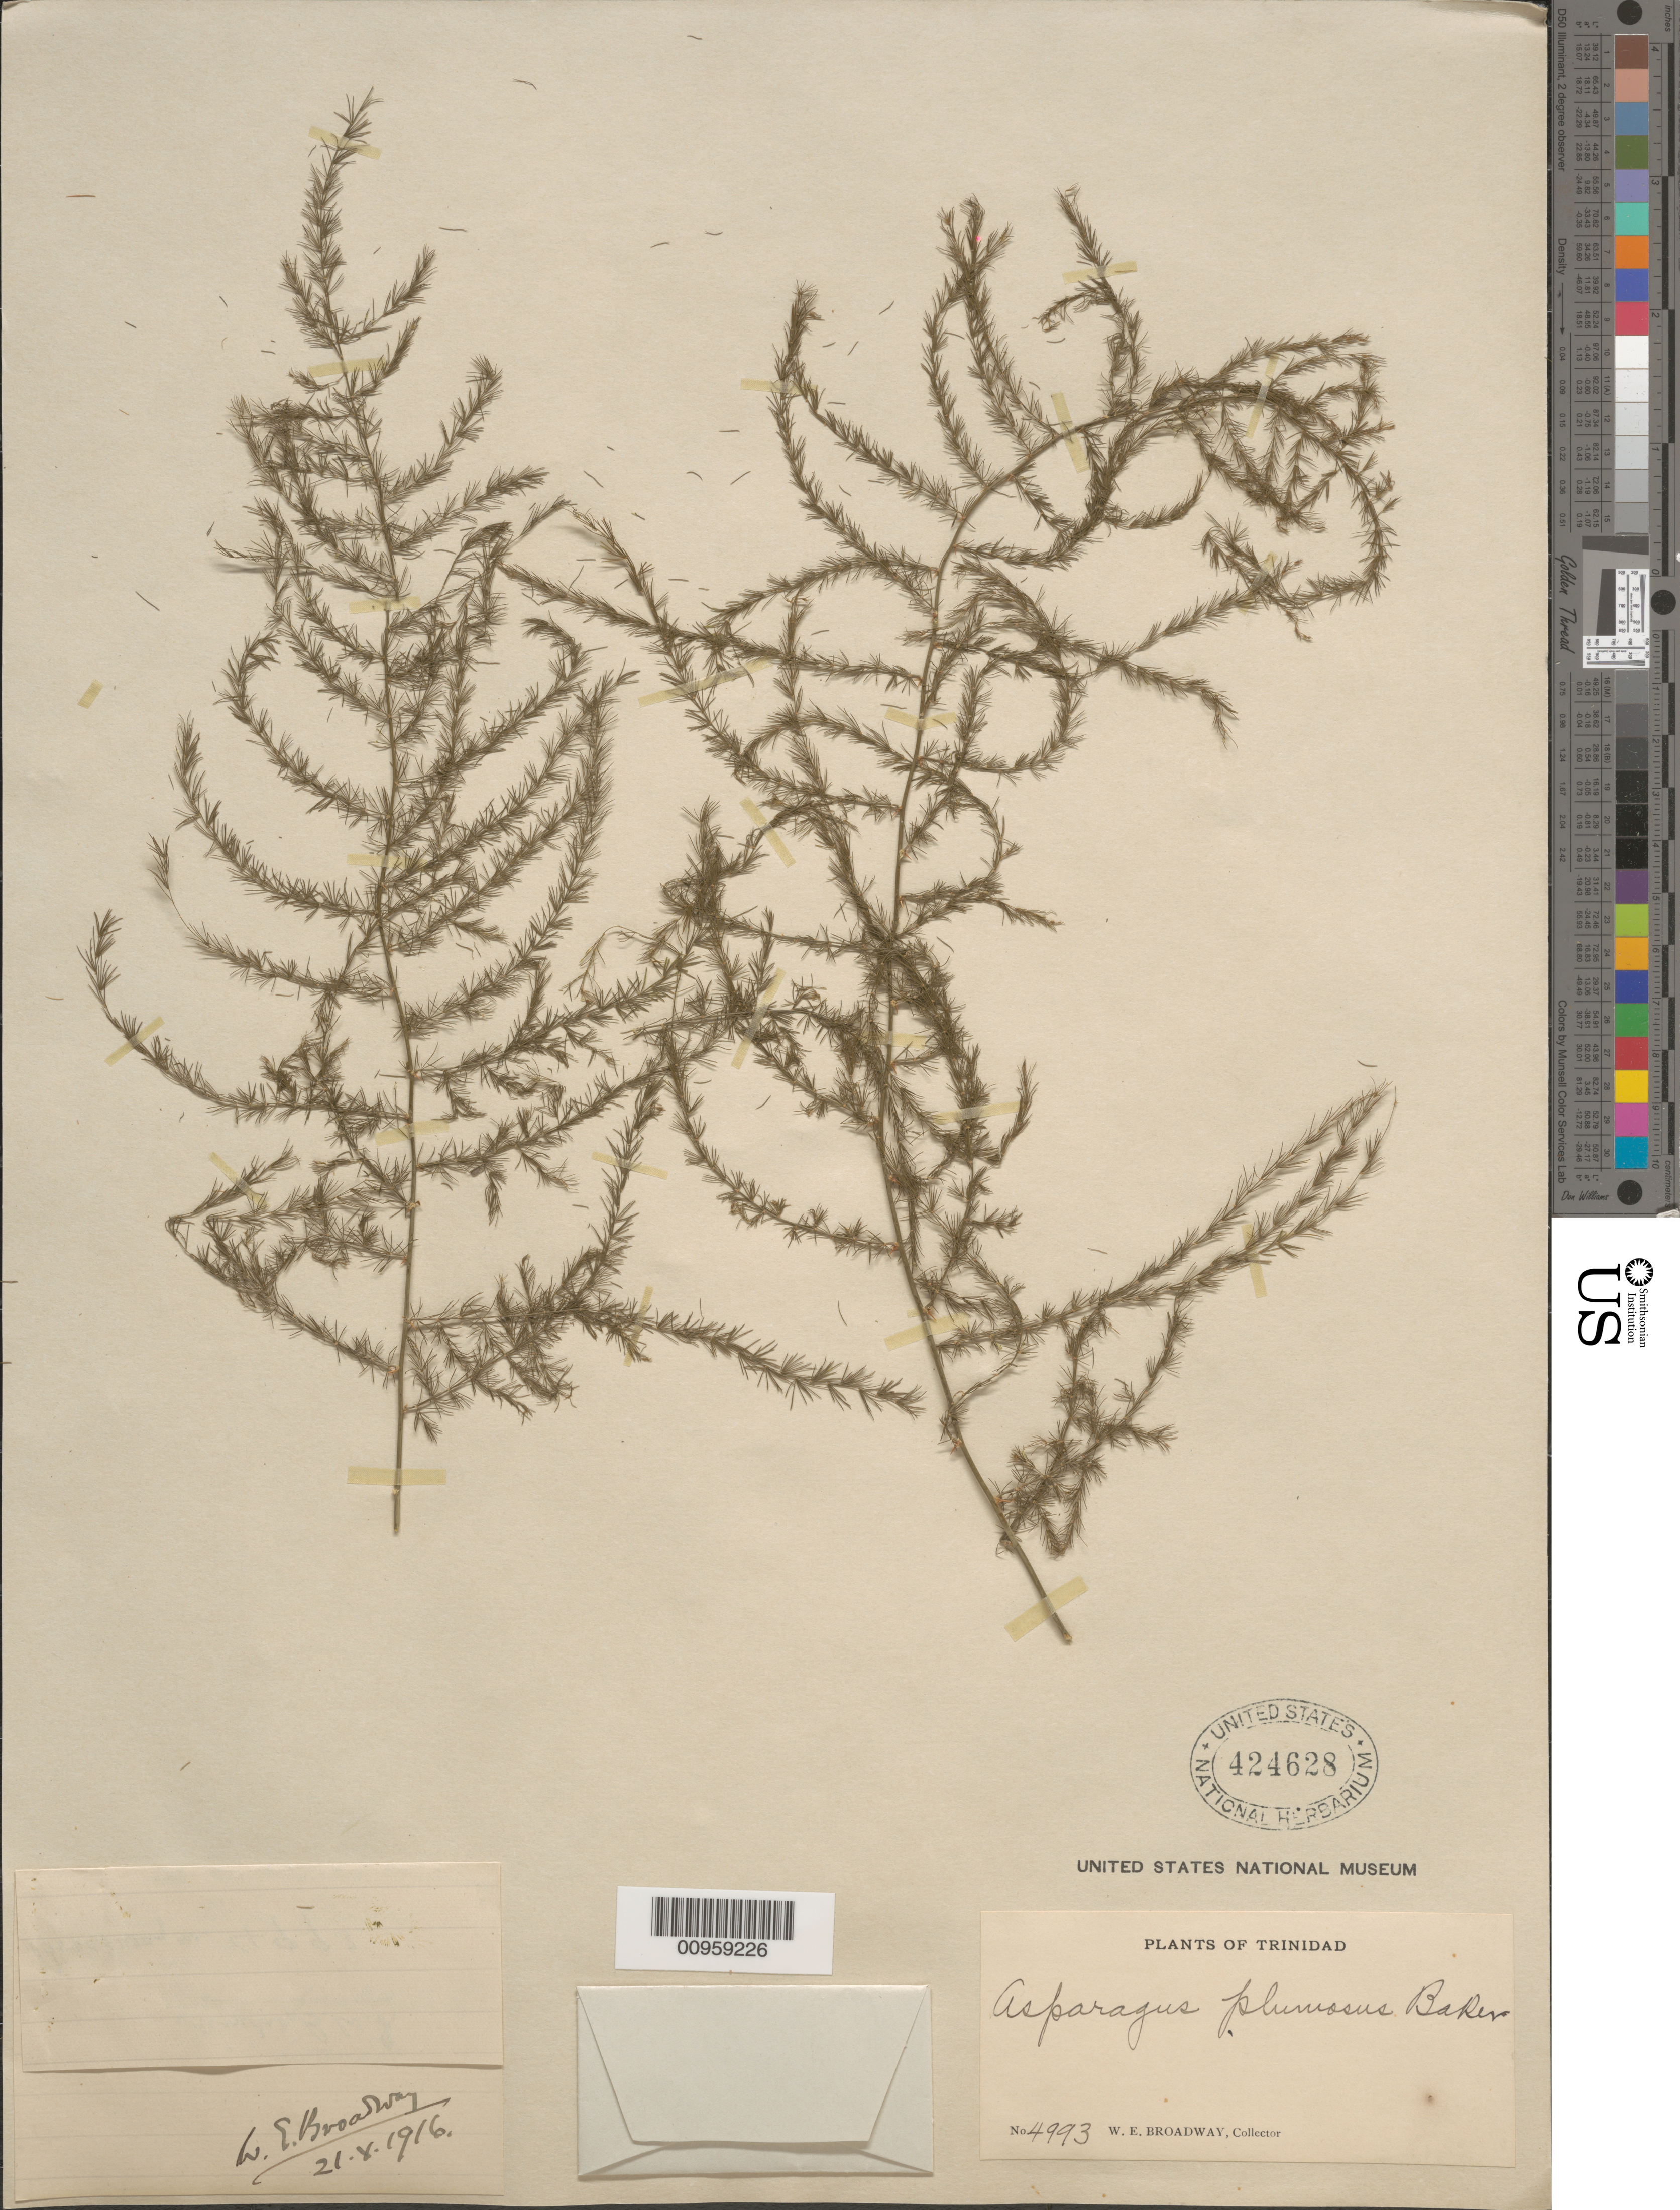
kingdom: Plantae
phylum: Tracheophyta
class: Liliopsida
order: Asparagales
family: Asparagaceae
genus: Asparagus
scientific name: Asparagus plumosus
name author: Baker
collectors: W. E. Broadway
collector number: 4993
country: Trinidad and Tobago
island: Trinidad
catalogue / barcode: US 424628